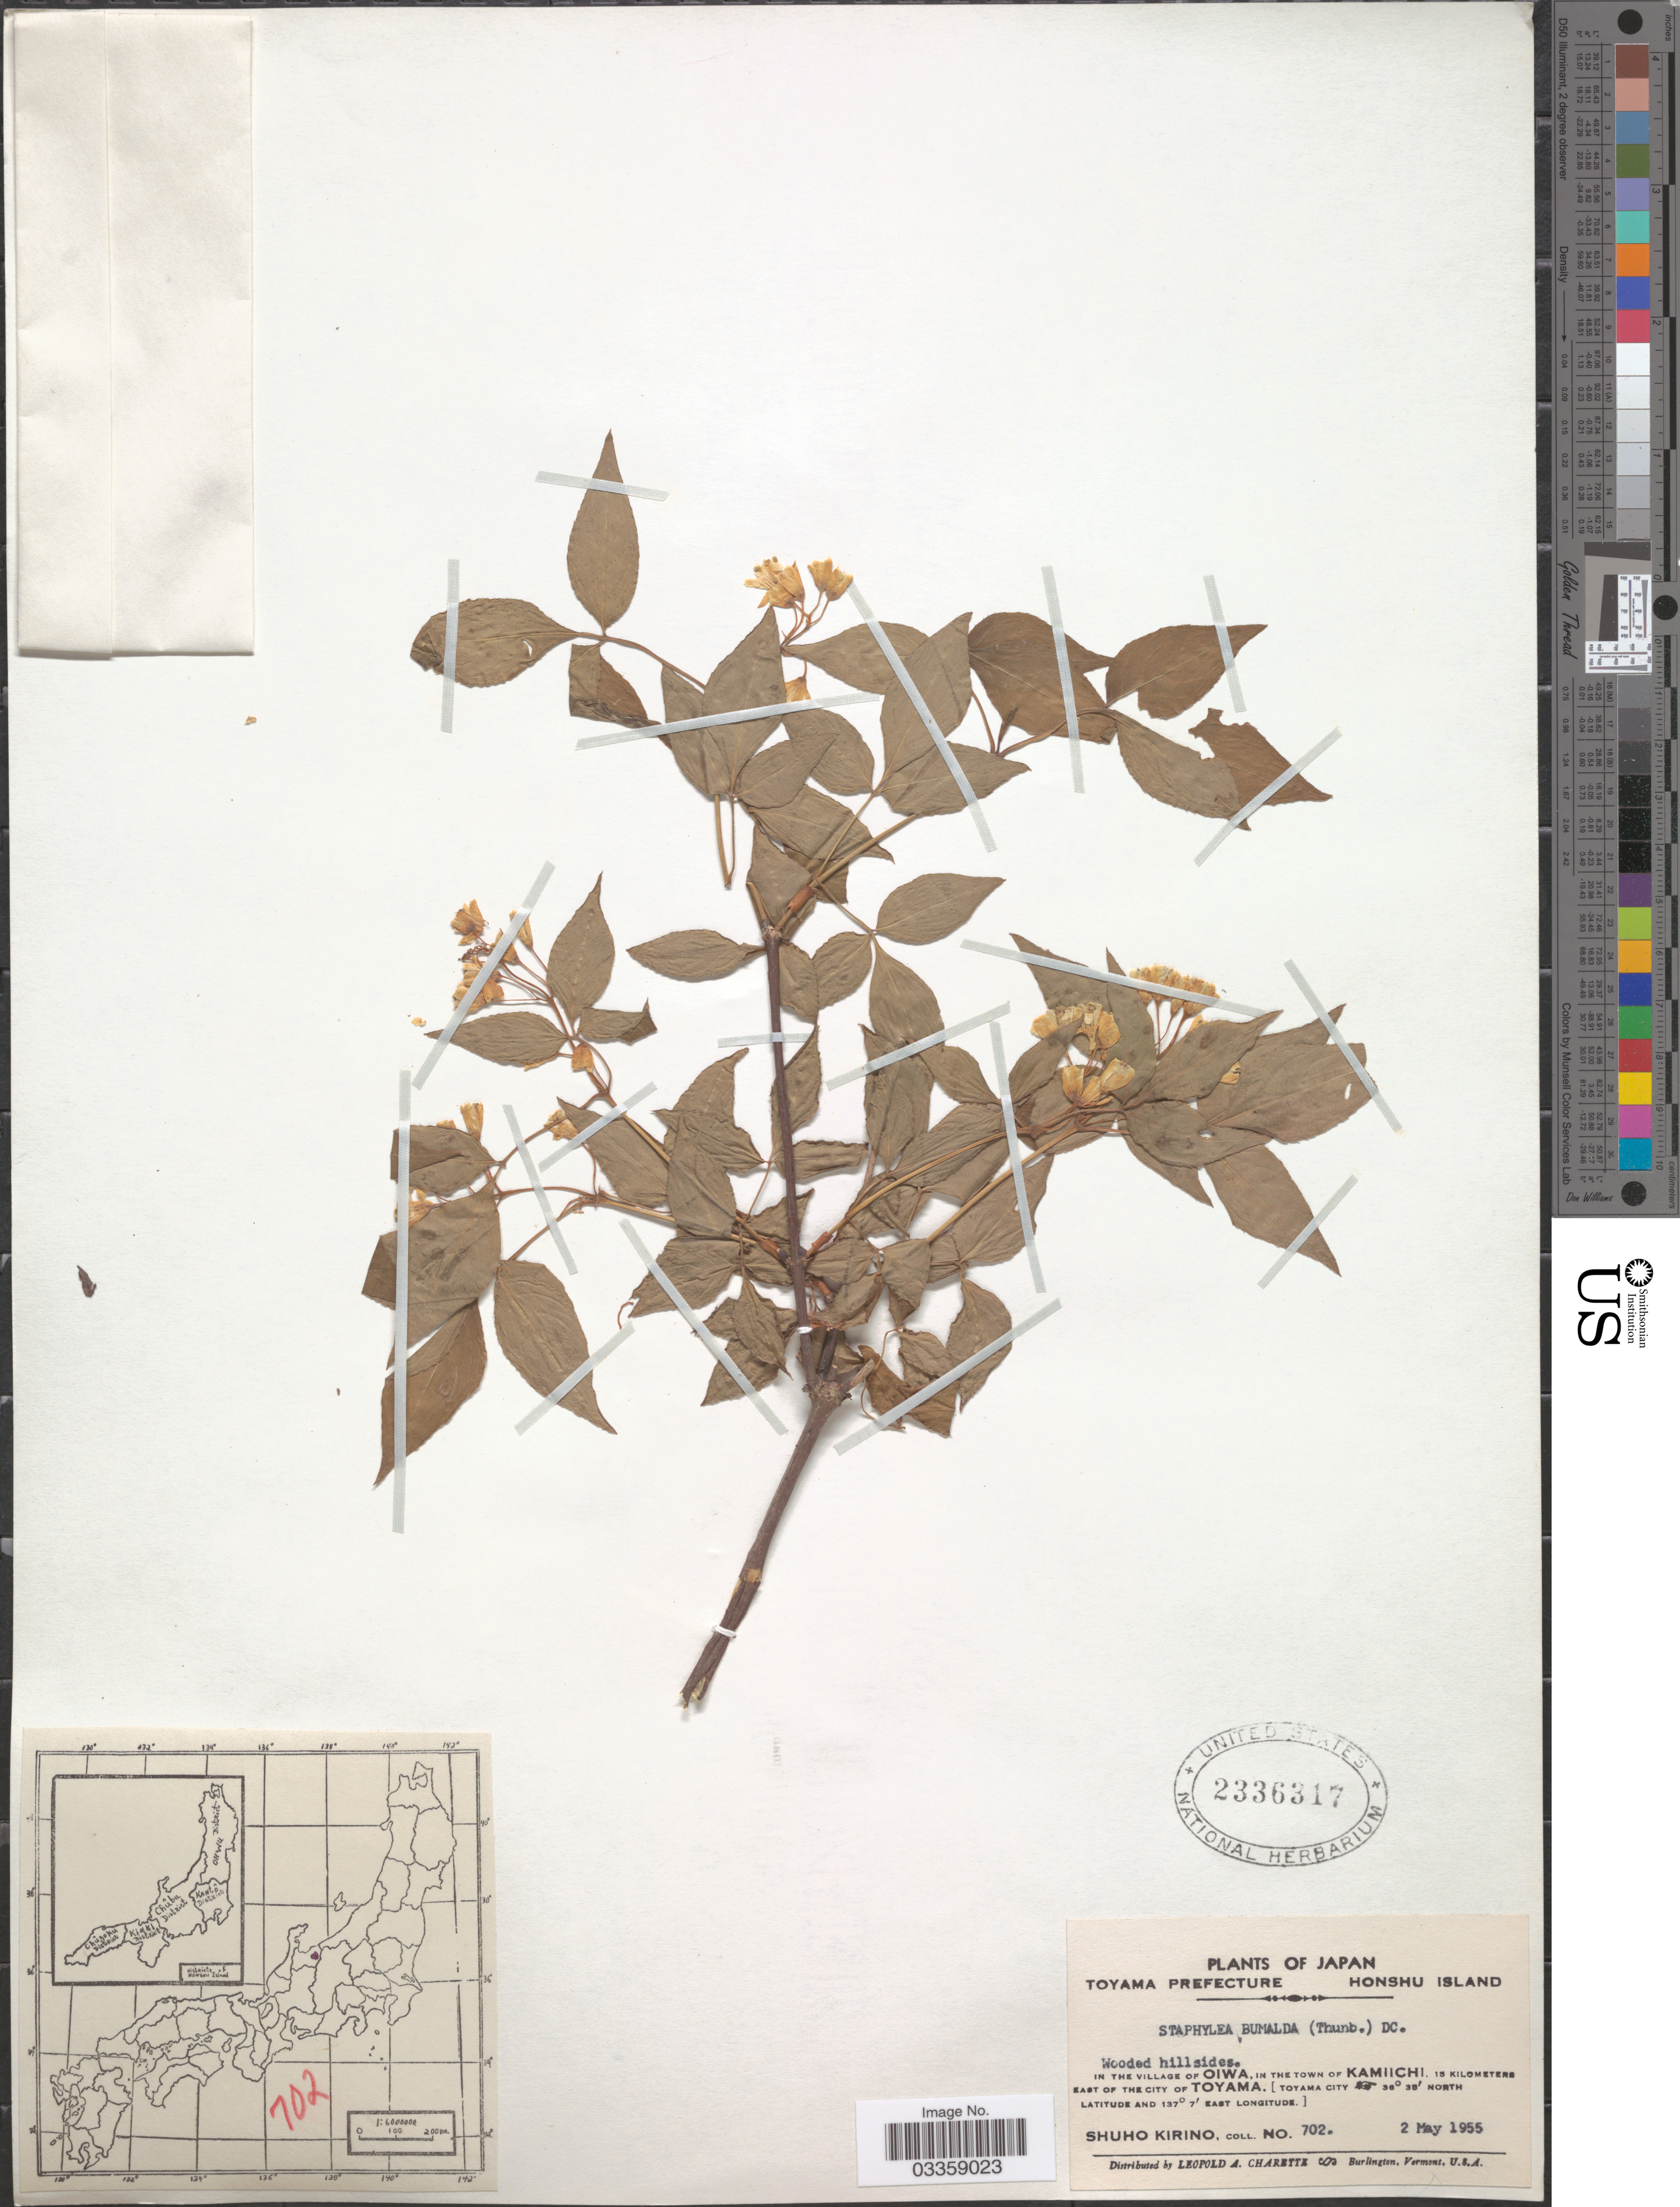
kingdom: Plantae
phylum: Tracheophyta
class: Magnoliopsida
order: Crossosomatales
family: Staphyleaceae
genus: Staphylea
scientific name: Staphylea bumalda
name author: DC.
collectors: S. Kirino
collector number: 702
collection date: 1955-05-02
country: Japan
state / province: Toyama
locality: Toyama Prefecture, Honshu Island. In the village of Oiwa, in the town of Kamiichi, 15 kilometers east of the city of Toyama.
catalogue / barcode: US 2336317